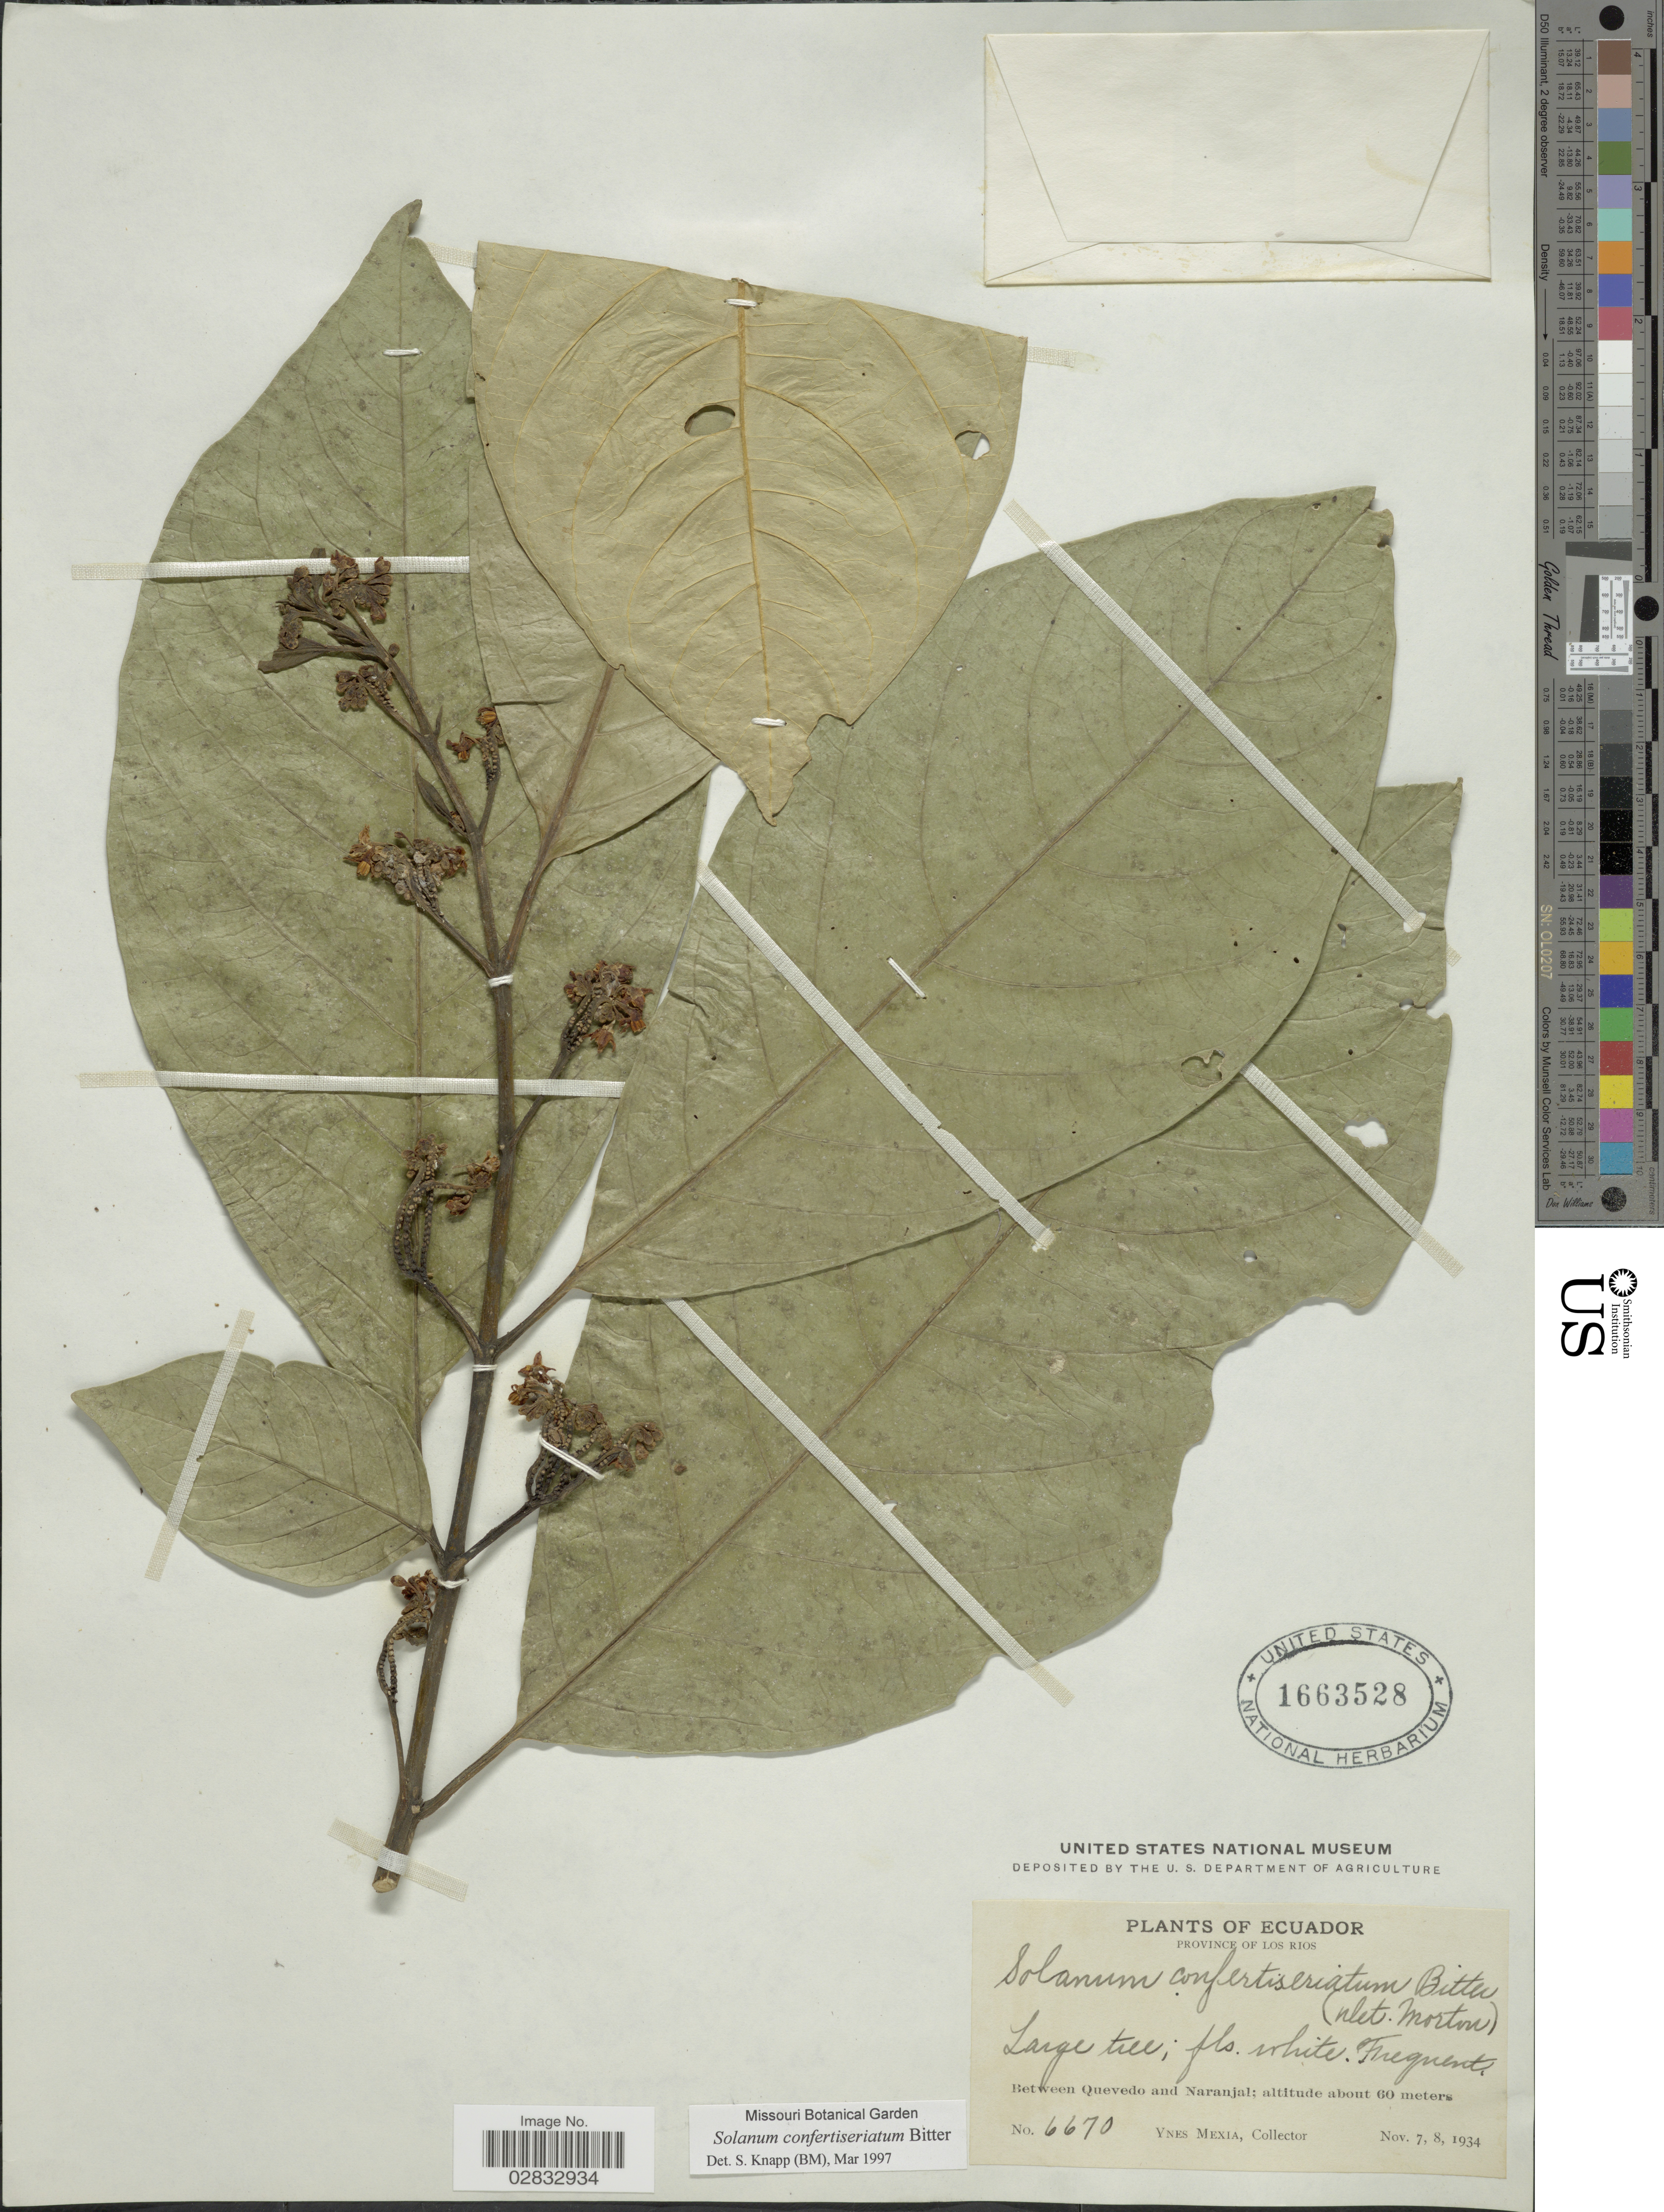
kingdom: Plantae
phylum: Tracheophyta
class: Magnoliopsida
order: Solanales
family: Solanaceae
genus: Solanum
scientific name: Solanum confertiseriatum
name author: Bitter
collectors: Y. Mexia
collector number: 6670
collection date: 1934-11-07/1934-11-08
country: Ecuador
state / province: Los Ríos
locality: Between Quebedo and Naranjal.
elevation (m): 60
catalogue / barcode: US 1663528